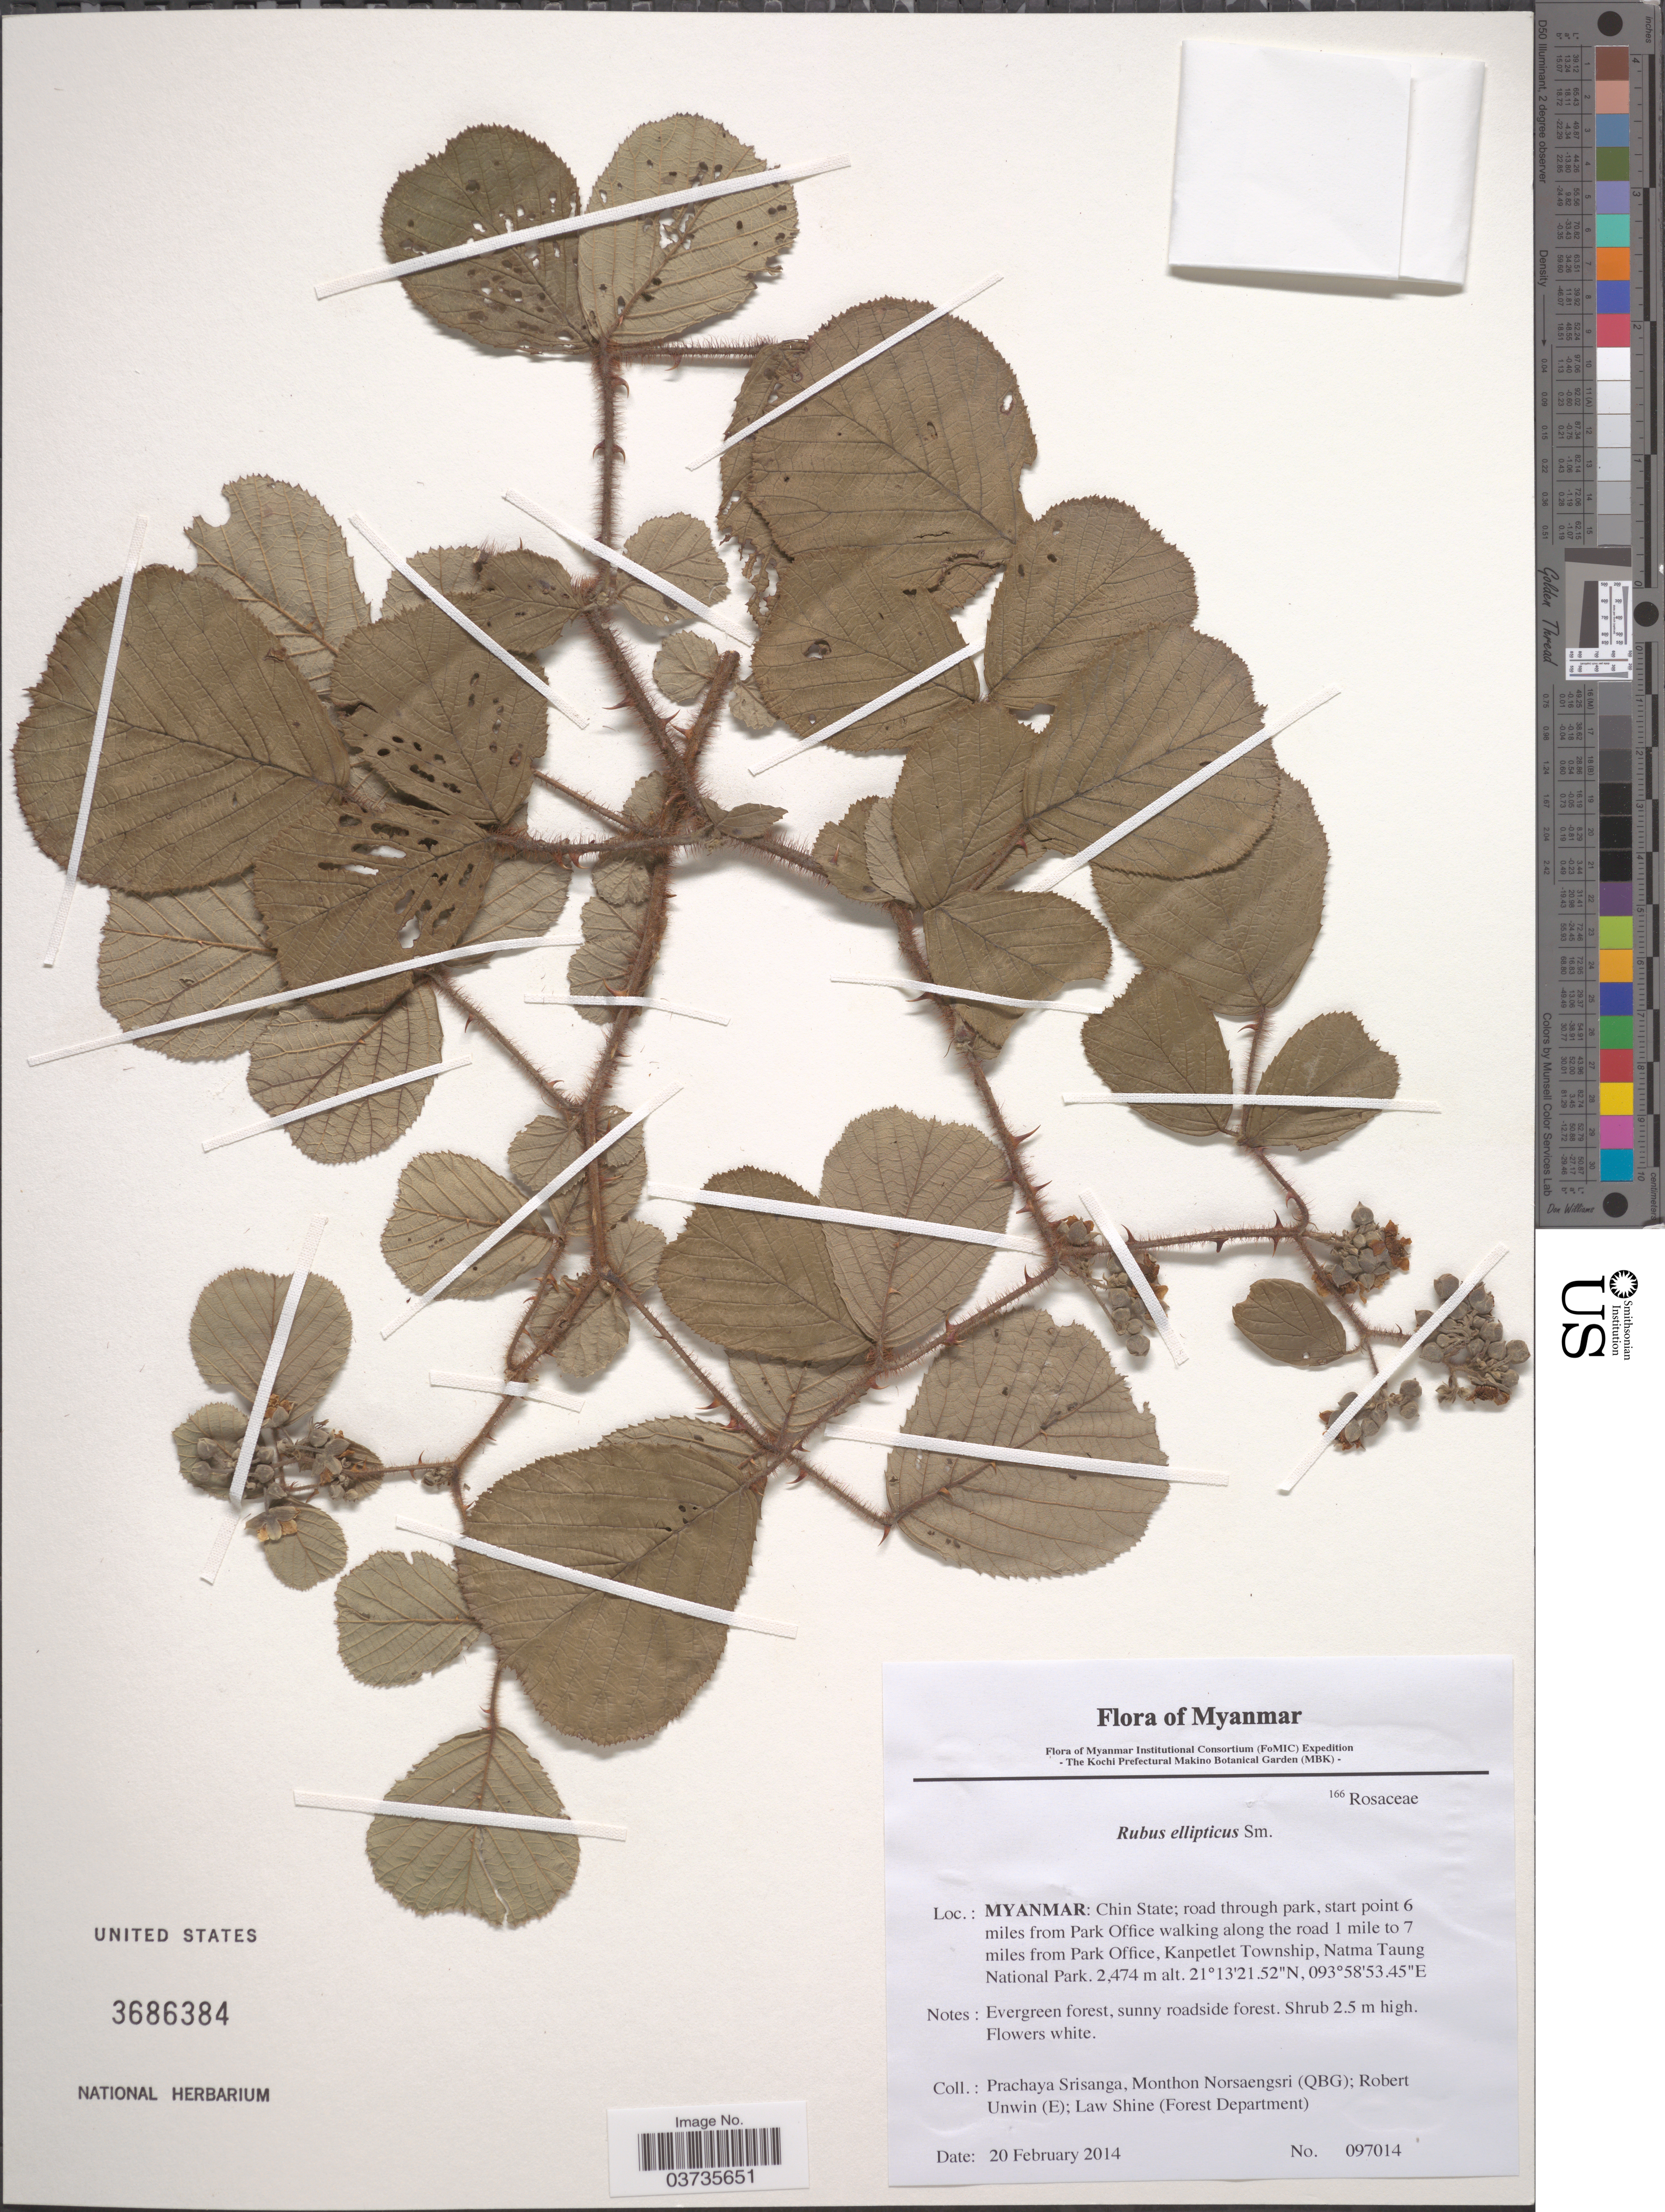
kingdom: Plantae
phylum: Tracheophyta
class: Magnoliopsida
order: Rosales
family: Rosaceae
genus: Rubus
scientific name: Rubus ellipticus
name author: Sm.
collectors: P. Srisanga, M. Norsaengsri, R. Unwin & L. Shine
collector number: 097014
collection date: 2014-02-20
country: Myanmar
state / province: Chin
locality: Chin State; road through park, start point 6 miles from Park Office walking along the road 1 mile to 7 miles from Park Office, Kanpetlet Township, Natma Taung National Park.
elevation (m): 2474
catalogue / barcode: US 3686384